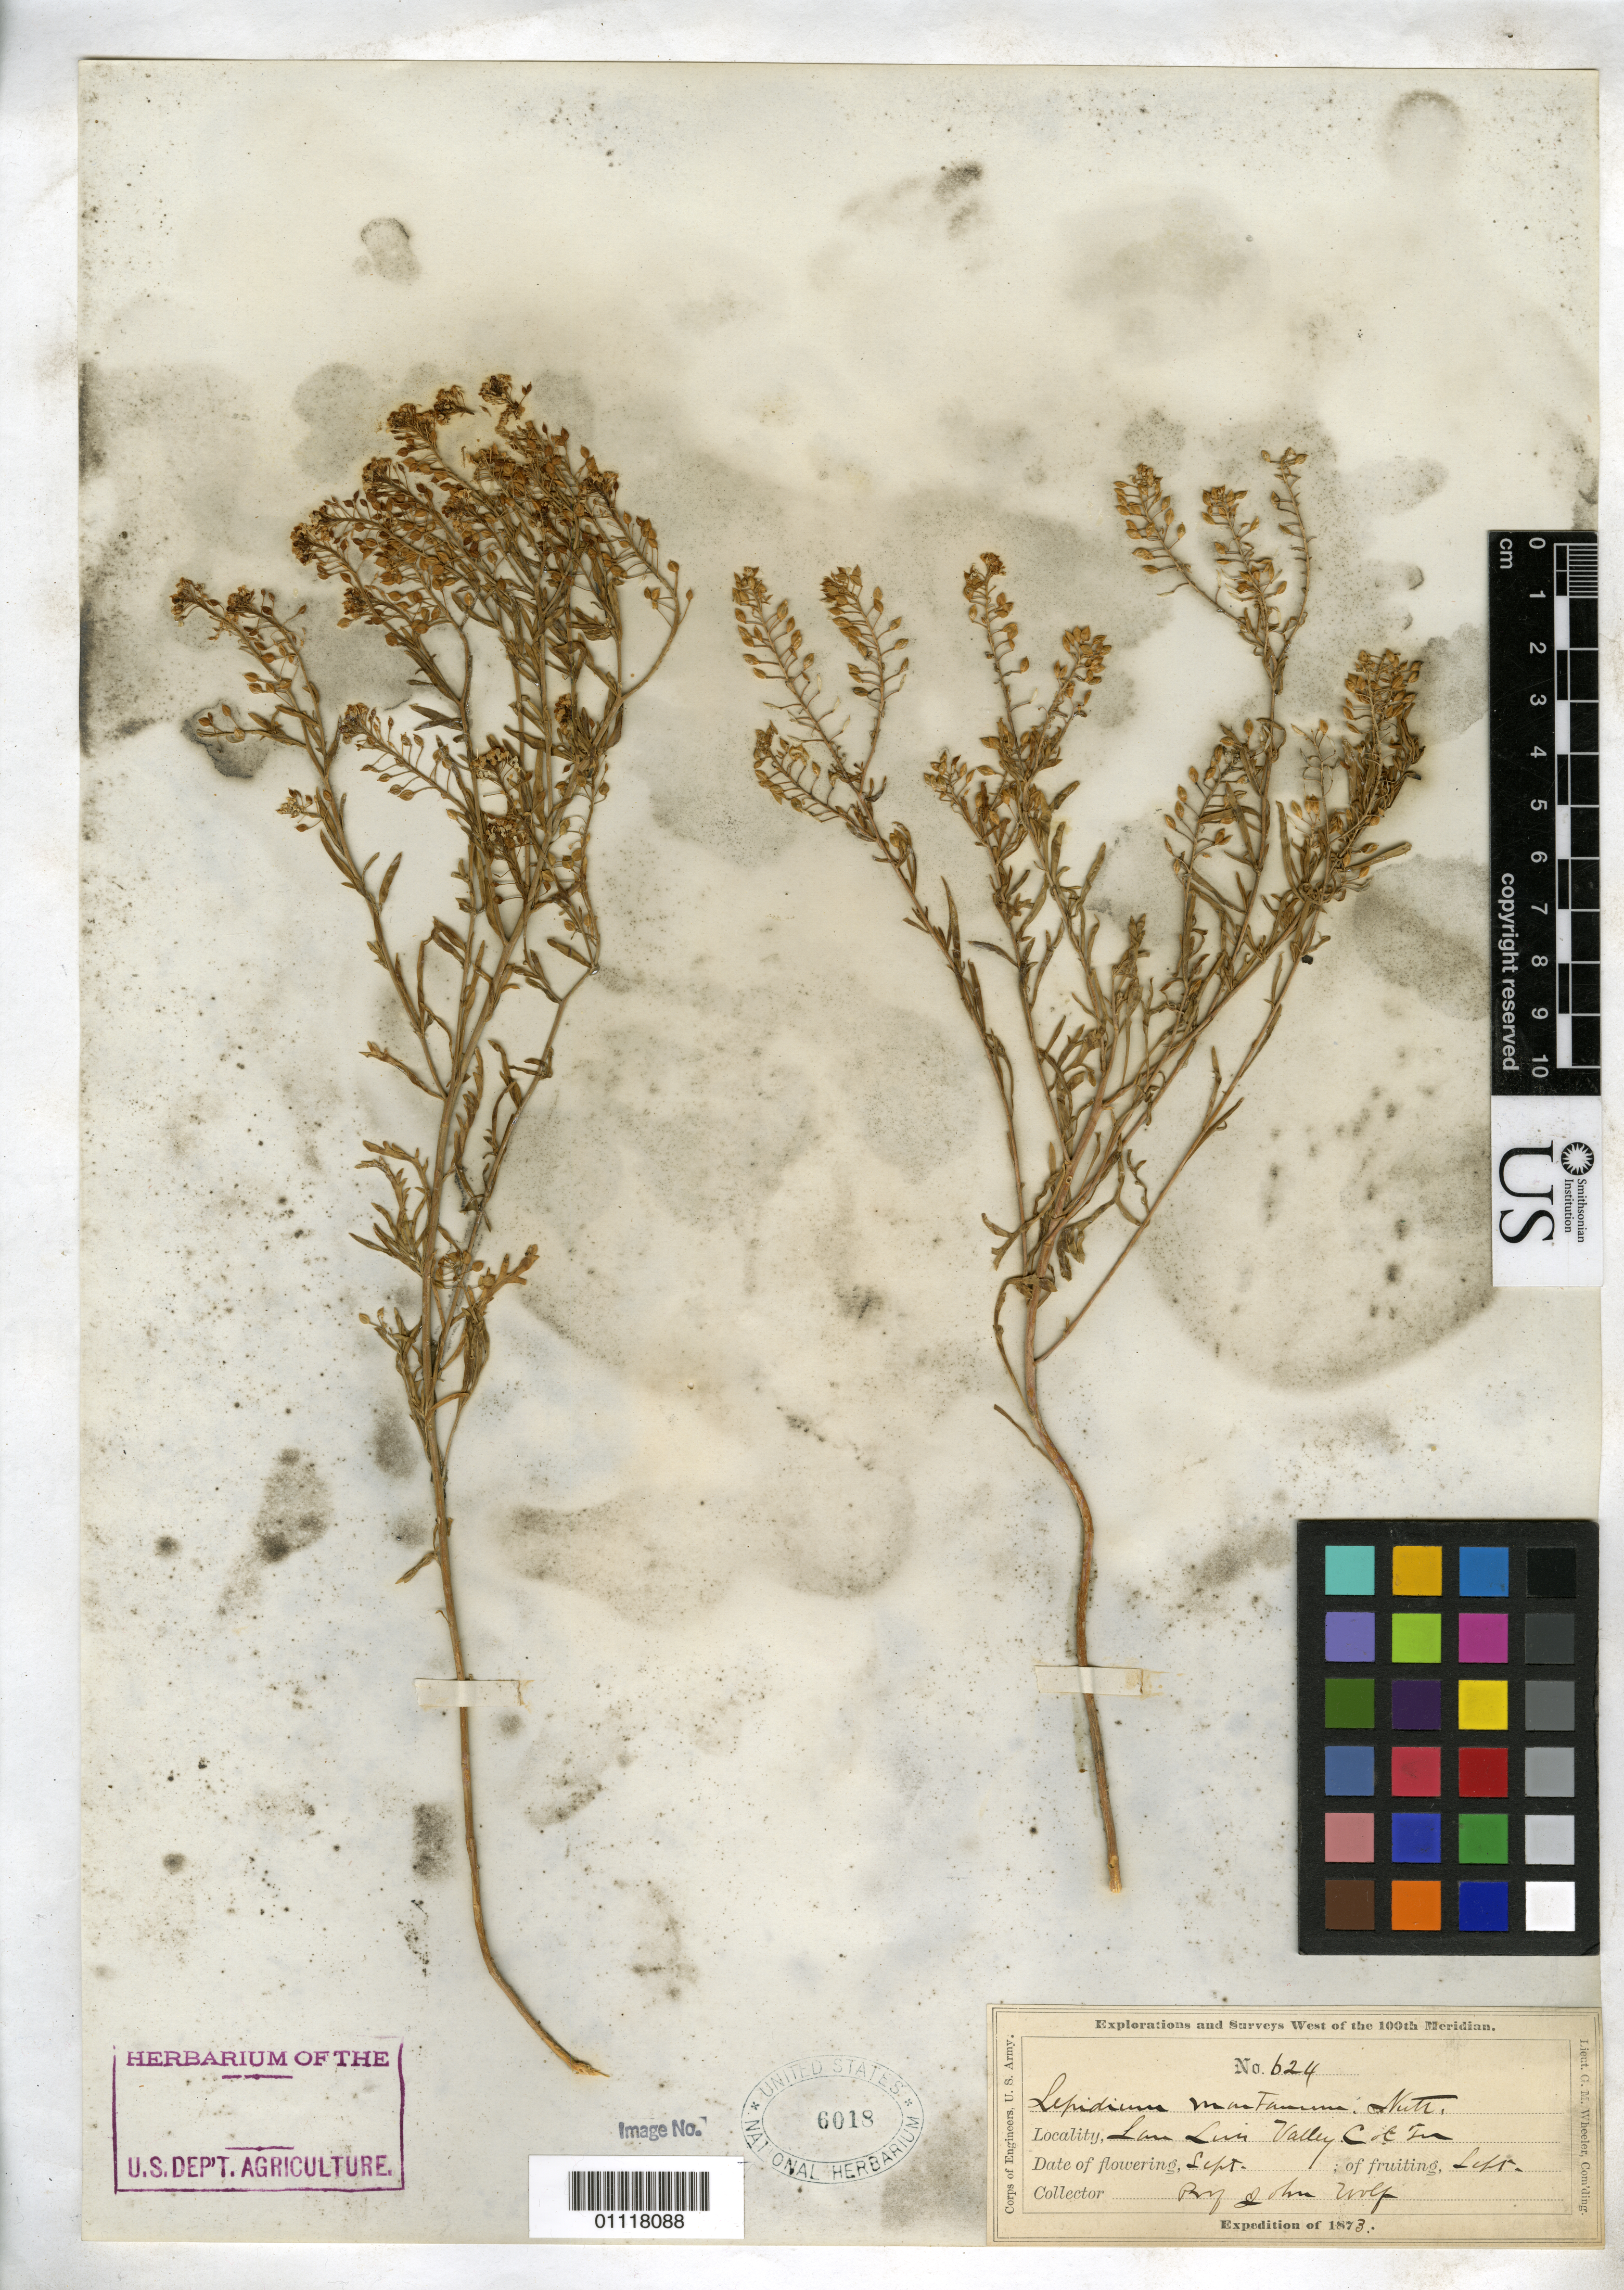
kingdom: Plantae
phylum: Tracheophyta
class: Magnoliopsida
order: Brassicales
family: Brassicaceae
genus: Lepidium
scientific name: Lepidium montanum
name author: Nutt.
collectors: J. Wolf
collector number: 624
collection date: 1873-09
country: United States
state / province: Colorado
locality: San Luis Valley, Col Ter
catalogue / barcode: US 6018